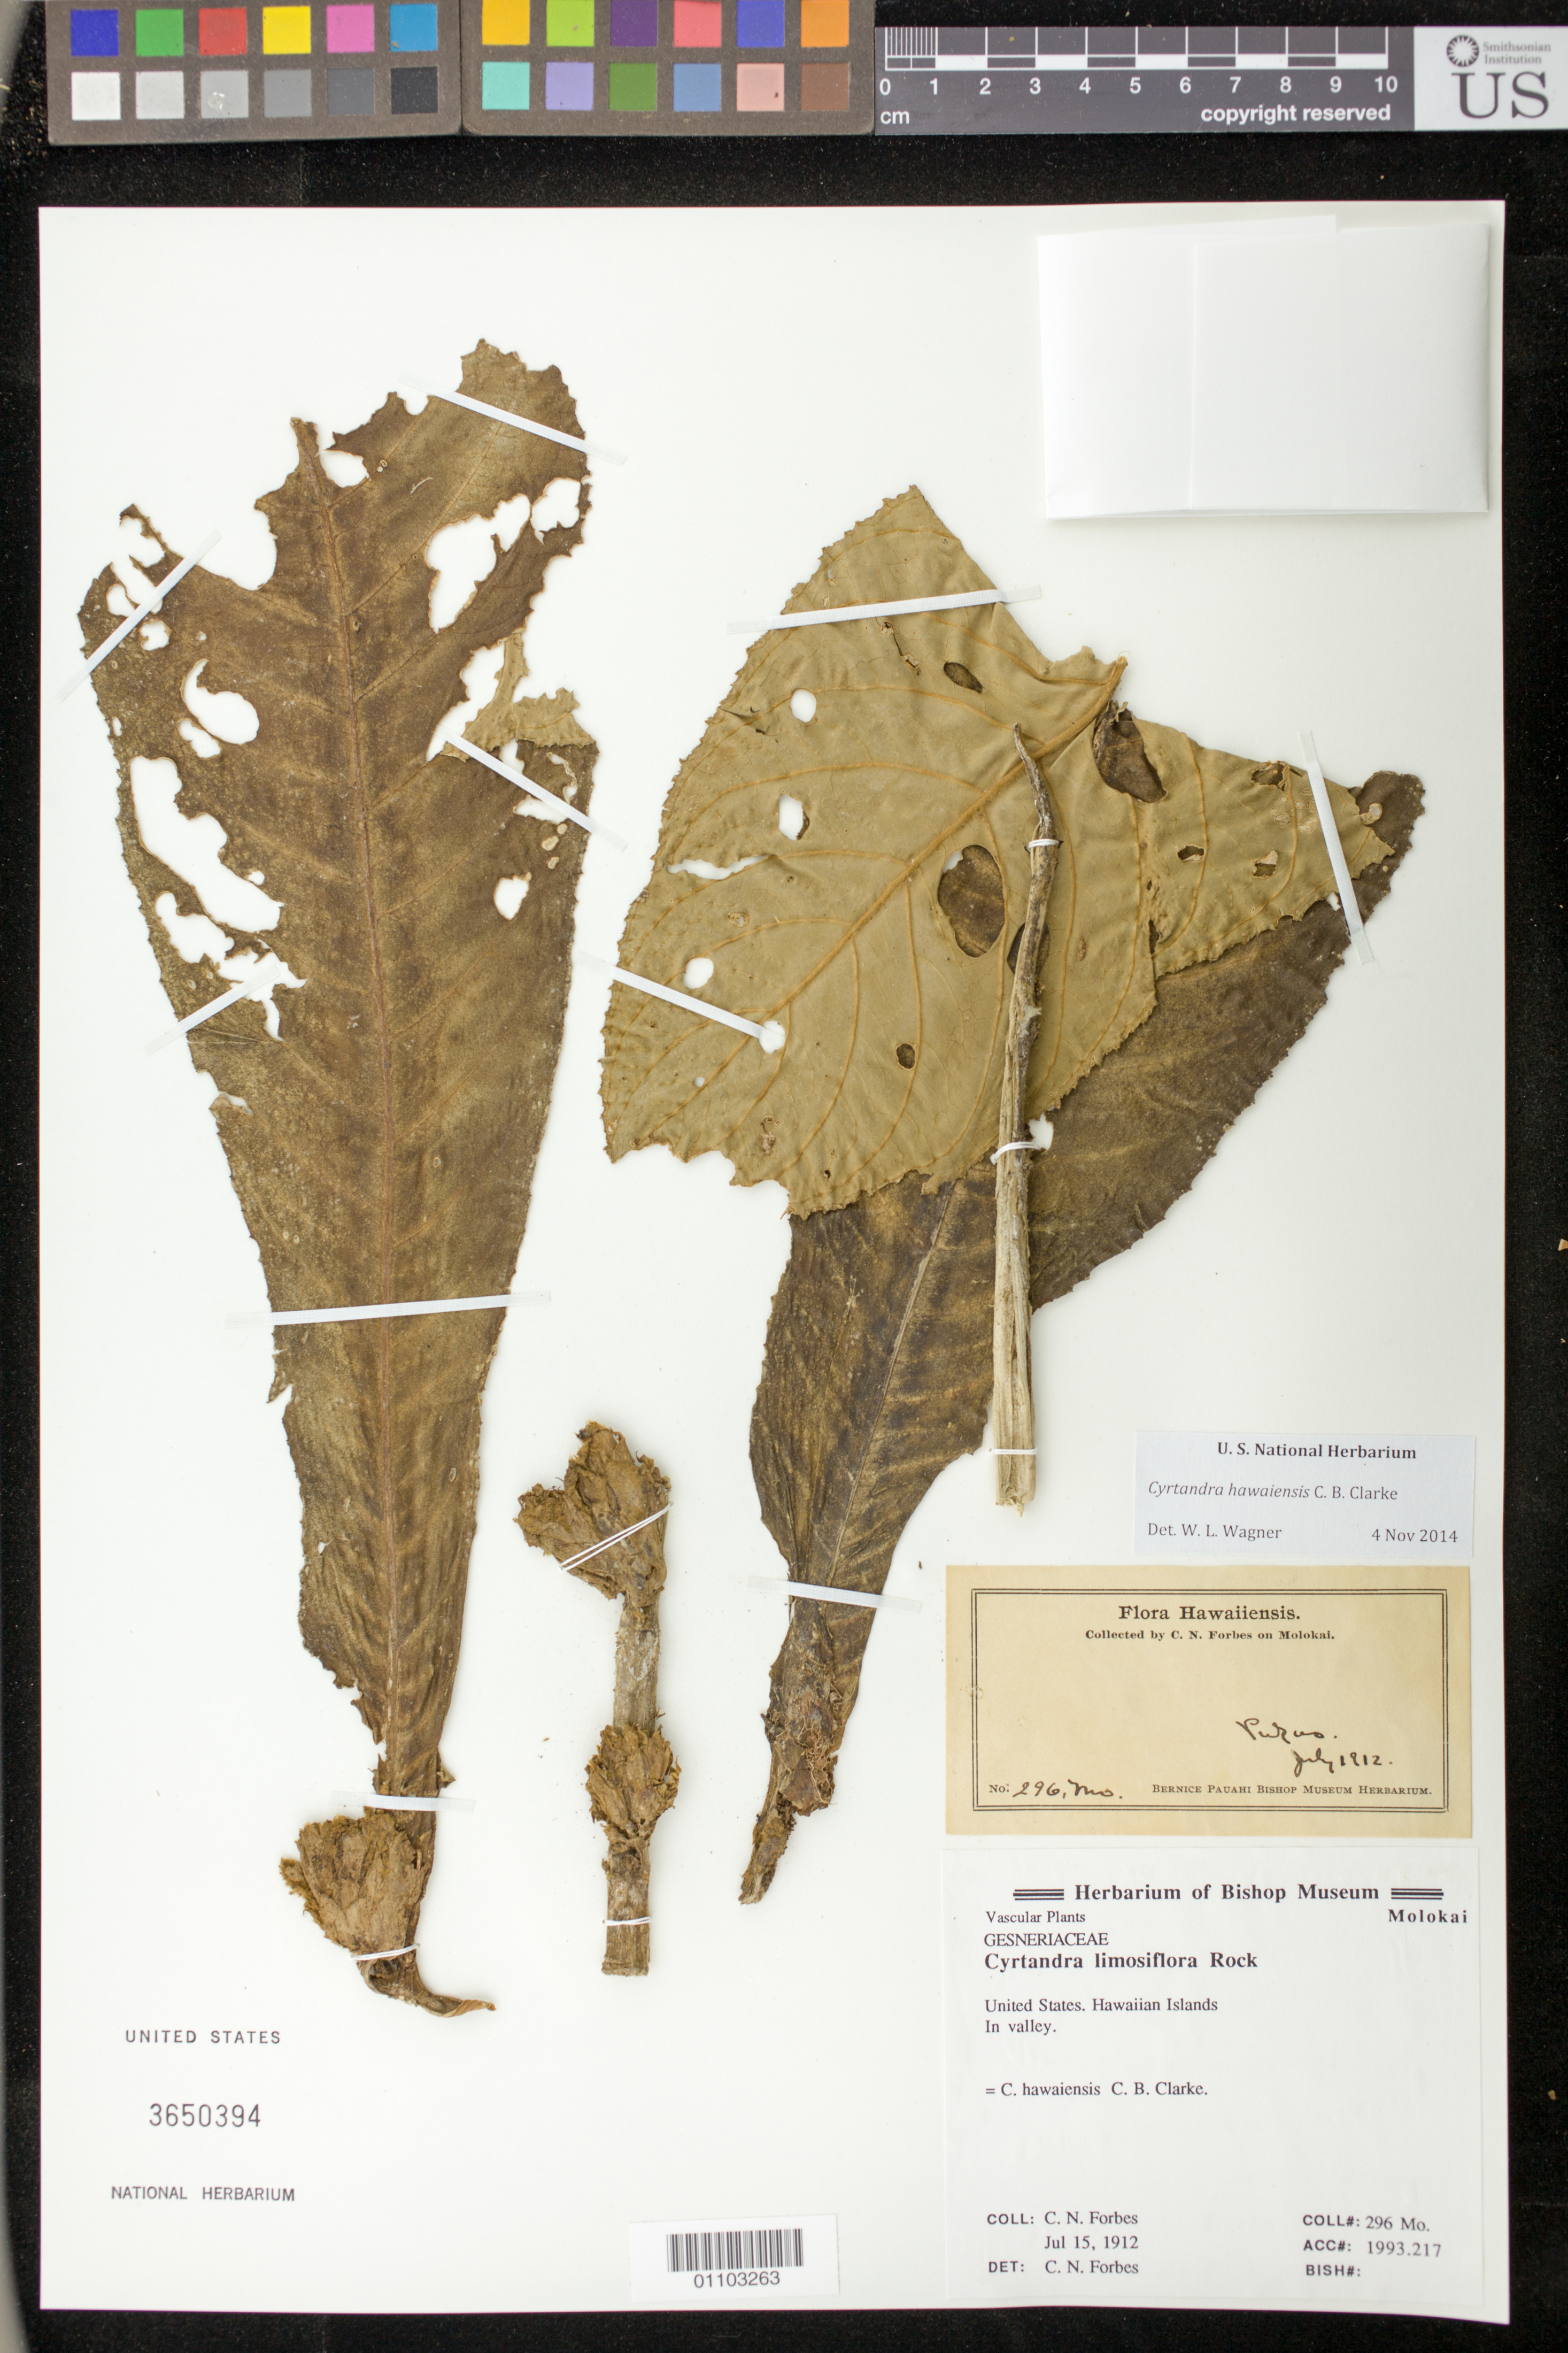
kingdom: Plantae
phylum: Tracheophyta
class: Magnoliopsida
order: Lamiales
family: Gesneriaceae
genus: Cyrtandra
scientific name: Cyrtandra hawaiensis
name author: C.B. Clarke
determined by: Wagner, W. L., (BOT), Smithsonian Institution - National Museum of Natural History (UNITED STATES)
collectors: C. N. Forbes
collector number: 296.Mo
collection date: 1912-07-15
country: United States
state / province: Hawaii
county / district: Maui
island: Moloka'i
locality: In valley.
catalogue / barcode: US 3650394